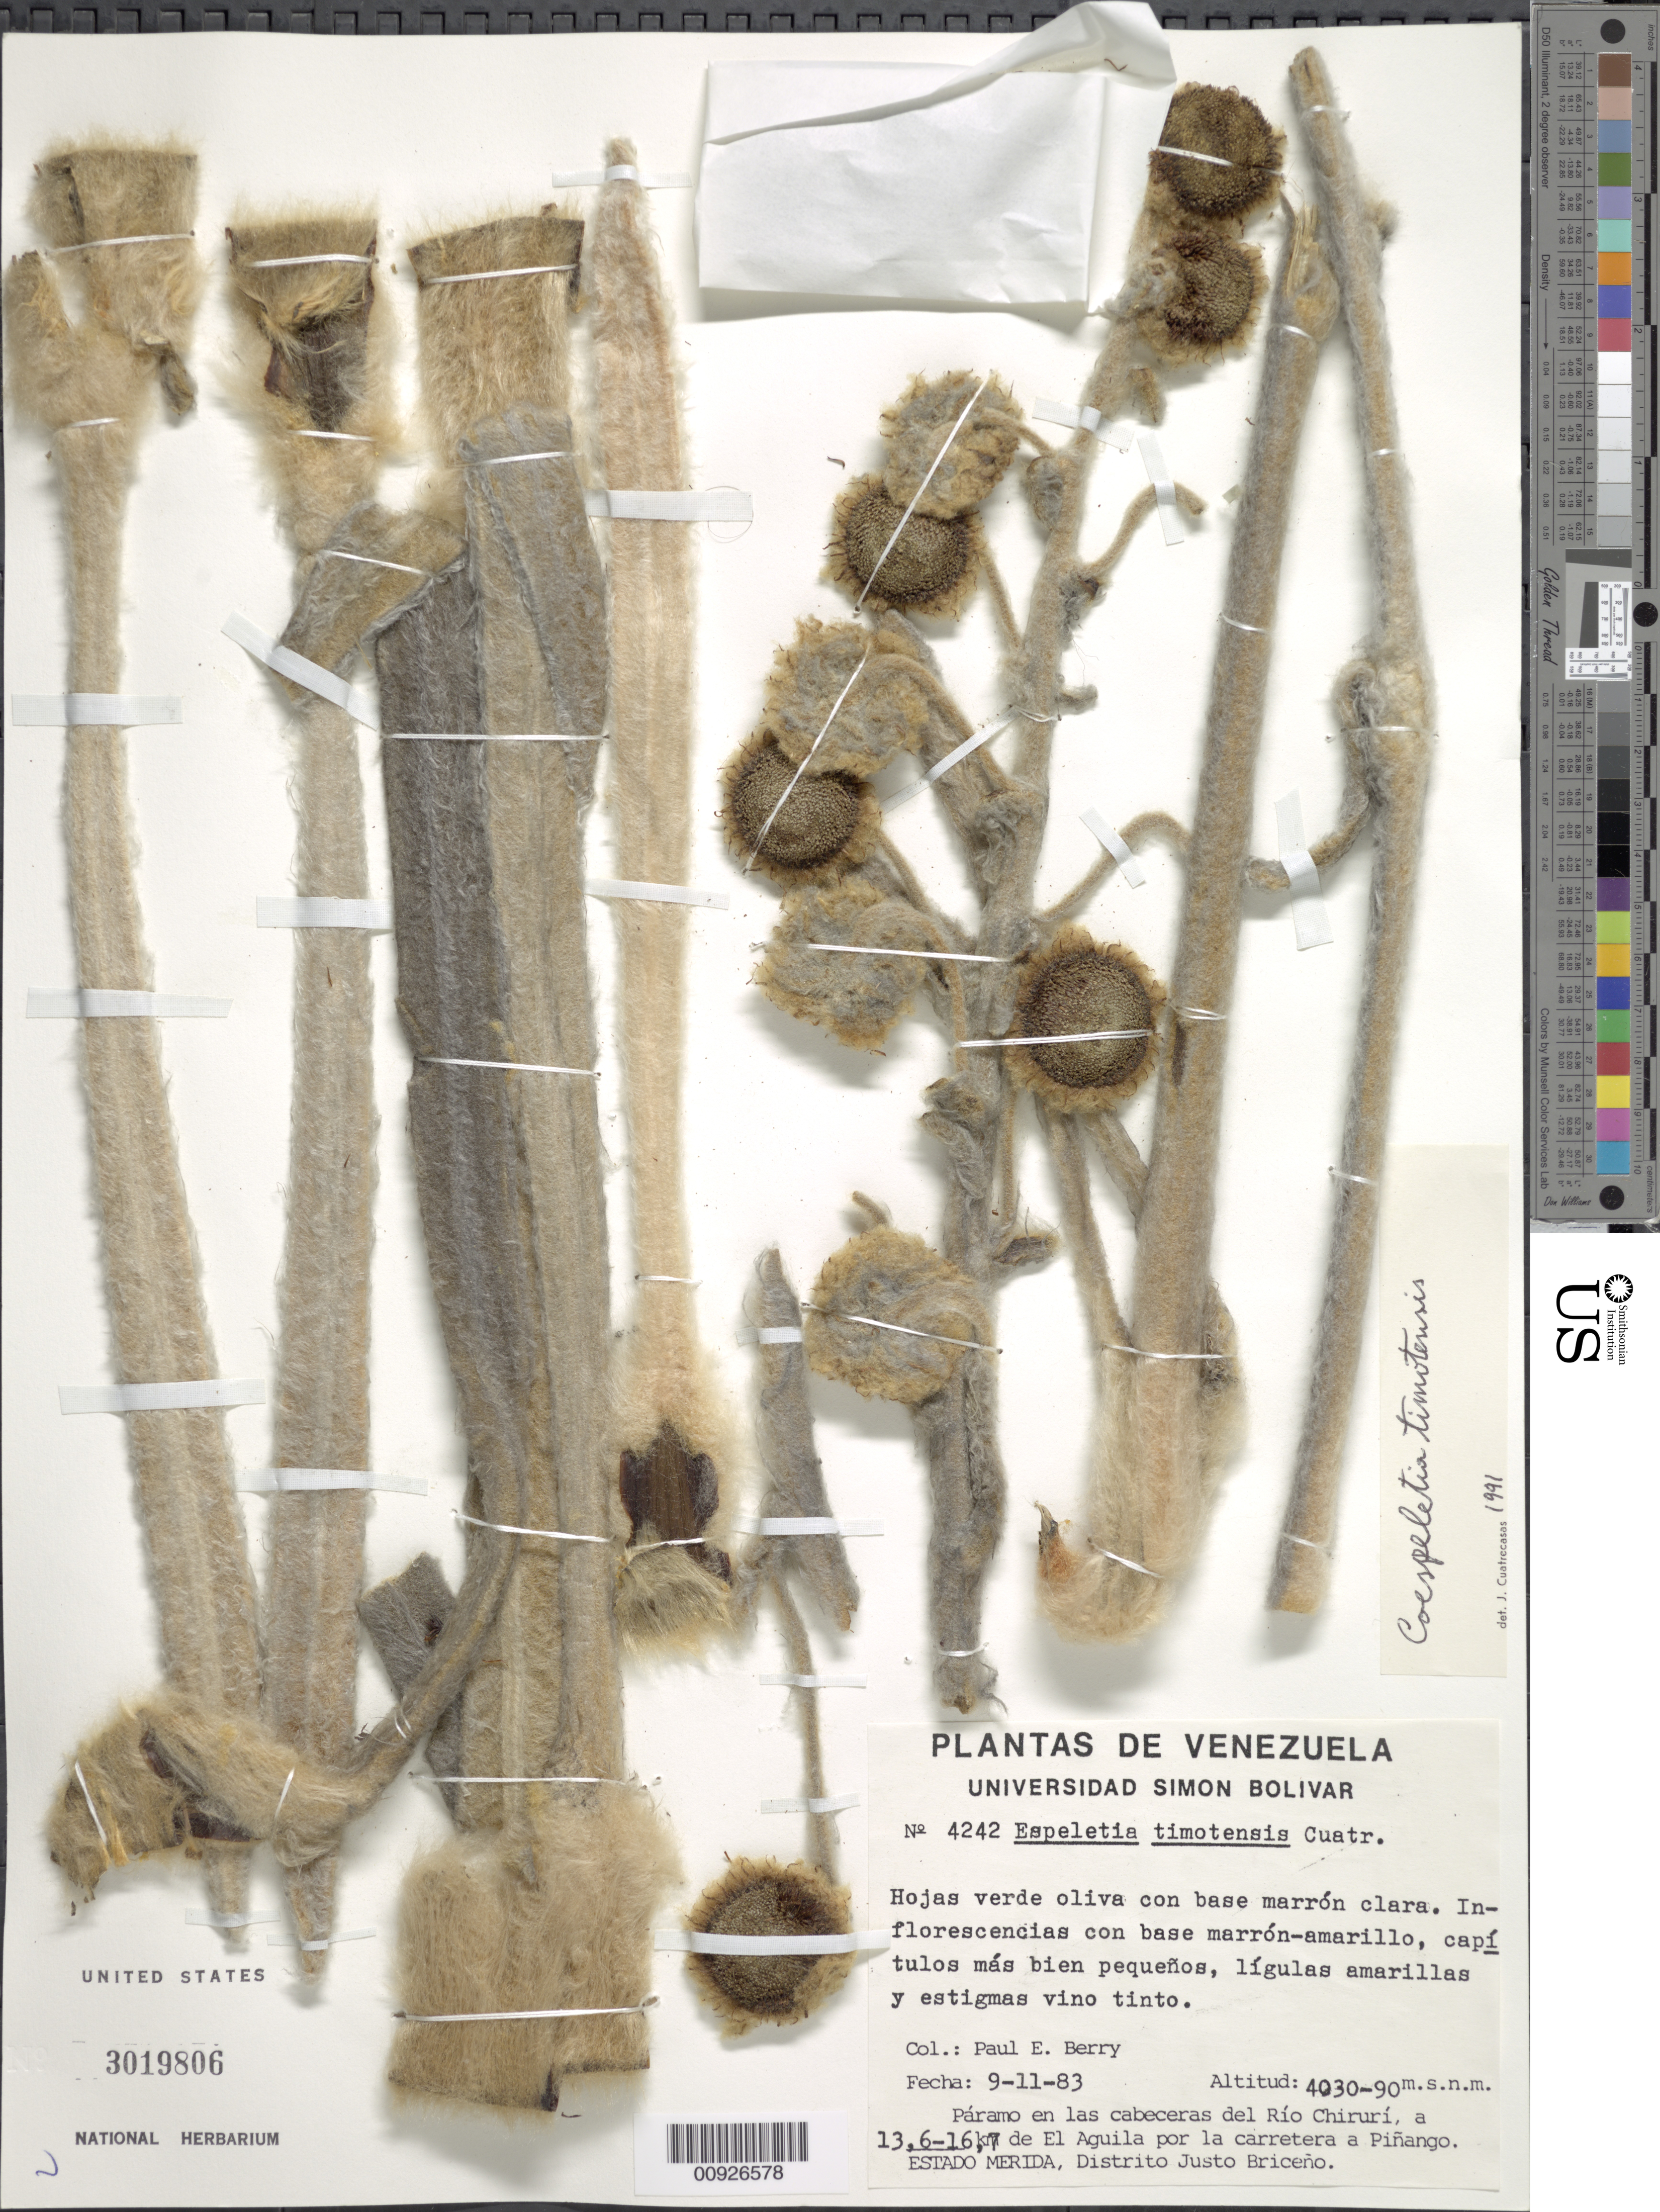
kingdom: Plantae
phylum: Tracheophyta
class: Magnoliopsida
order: Asterales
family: Asteraceae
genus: Coespeletia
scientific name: Coespeletia timotensis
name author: (Cuatrec.) Cuatrec.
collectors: P. E. Berry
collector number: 4242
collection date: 1983-11-09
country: Venezuela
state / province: Mérida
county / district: Justo Briceño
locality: Páramo en las cabeceras del Río Chirurí, a 13.6-16.7 km de El Águila por la carretera a Piñango. Cerca de la frontera entre Mérida y Bolivar.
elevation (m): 4030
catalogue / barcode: US 3019806